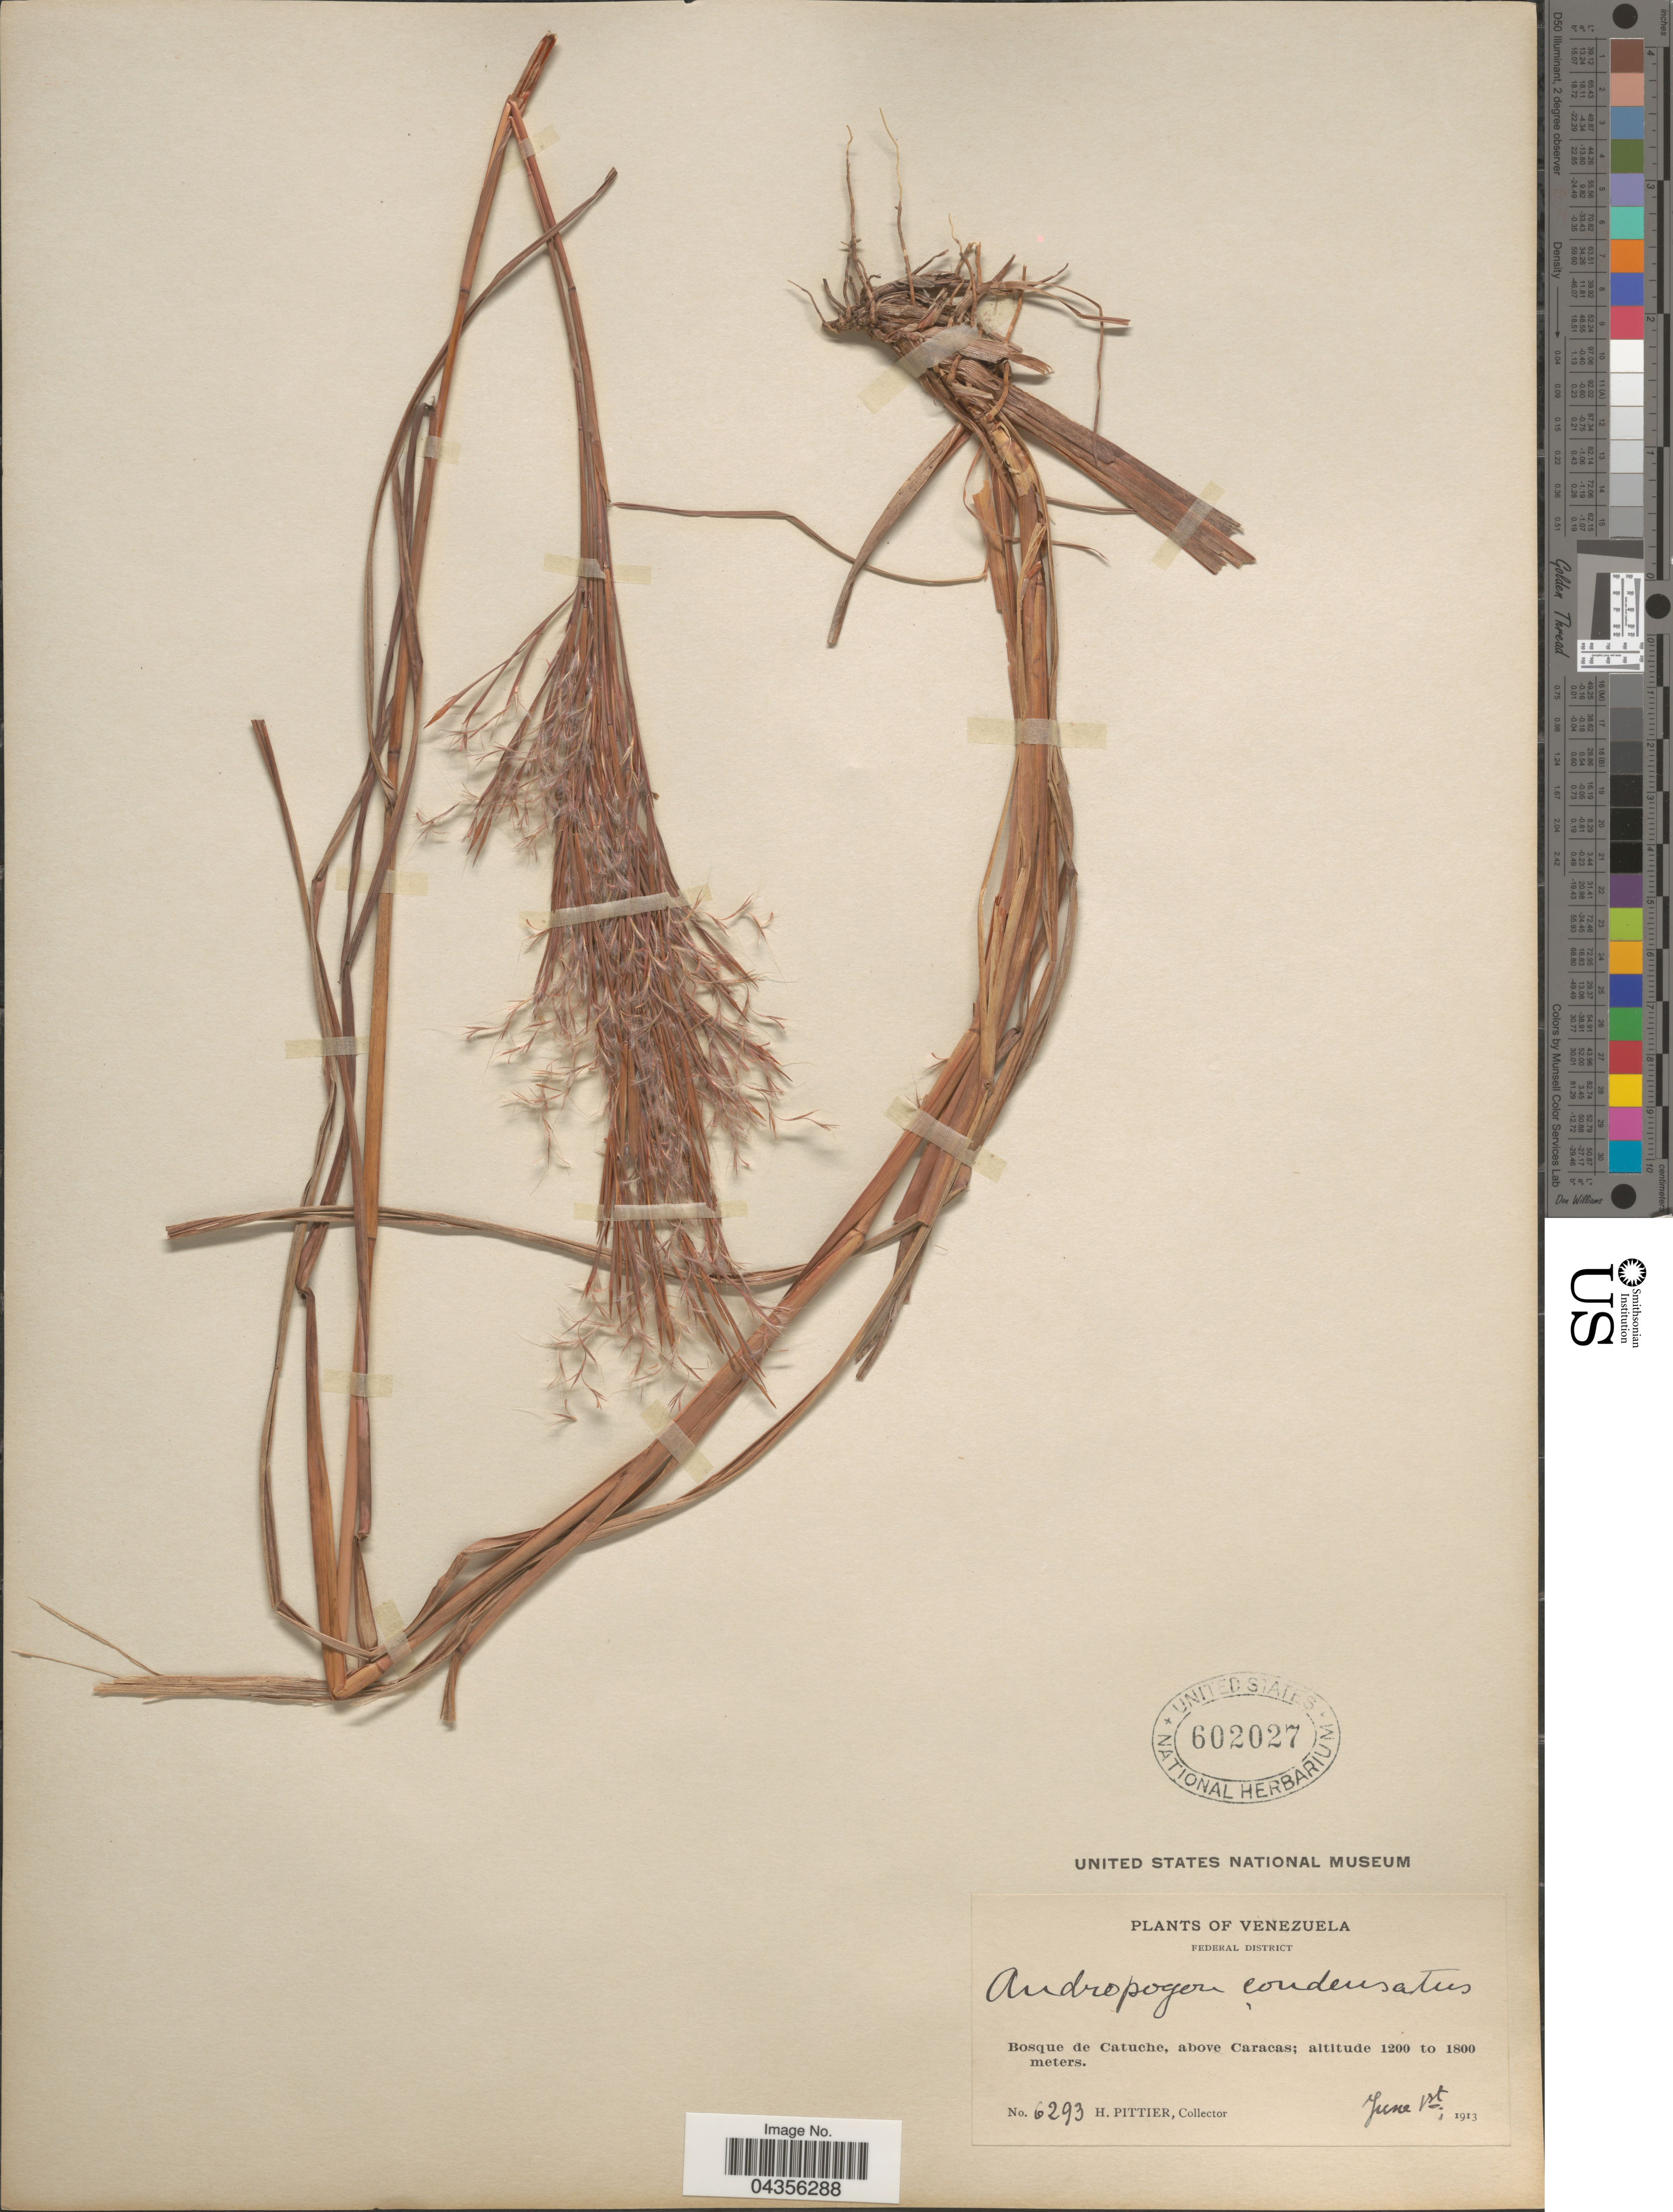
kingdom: Plantae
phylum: Tracheophyta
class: Liliopsida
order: Poales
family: Poaceae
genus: Schizachyrium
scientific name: Schizachyrium condensatum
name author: (Kunth) Nees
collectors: H. F. Pittier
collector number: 6293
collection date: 1913-06-01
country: Venezuela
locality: Federal District. Bosque de Catuche, above Caracas.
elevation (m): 1200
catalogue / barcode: US 602027